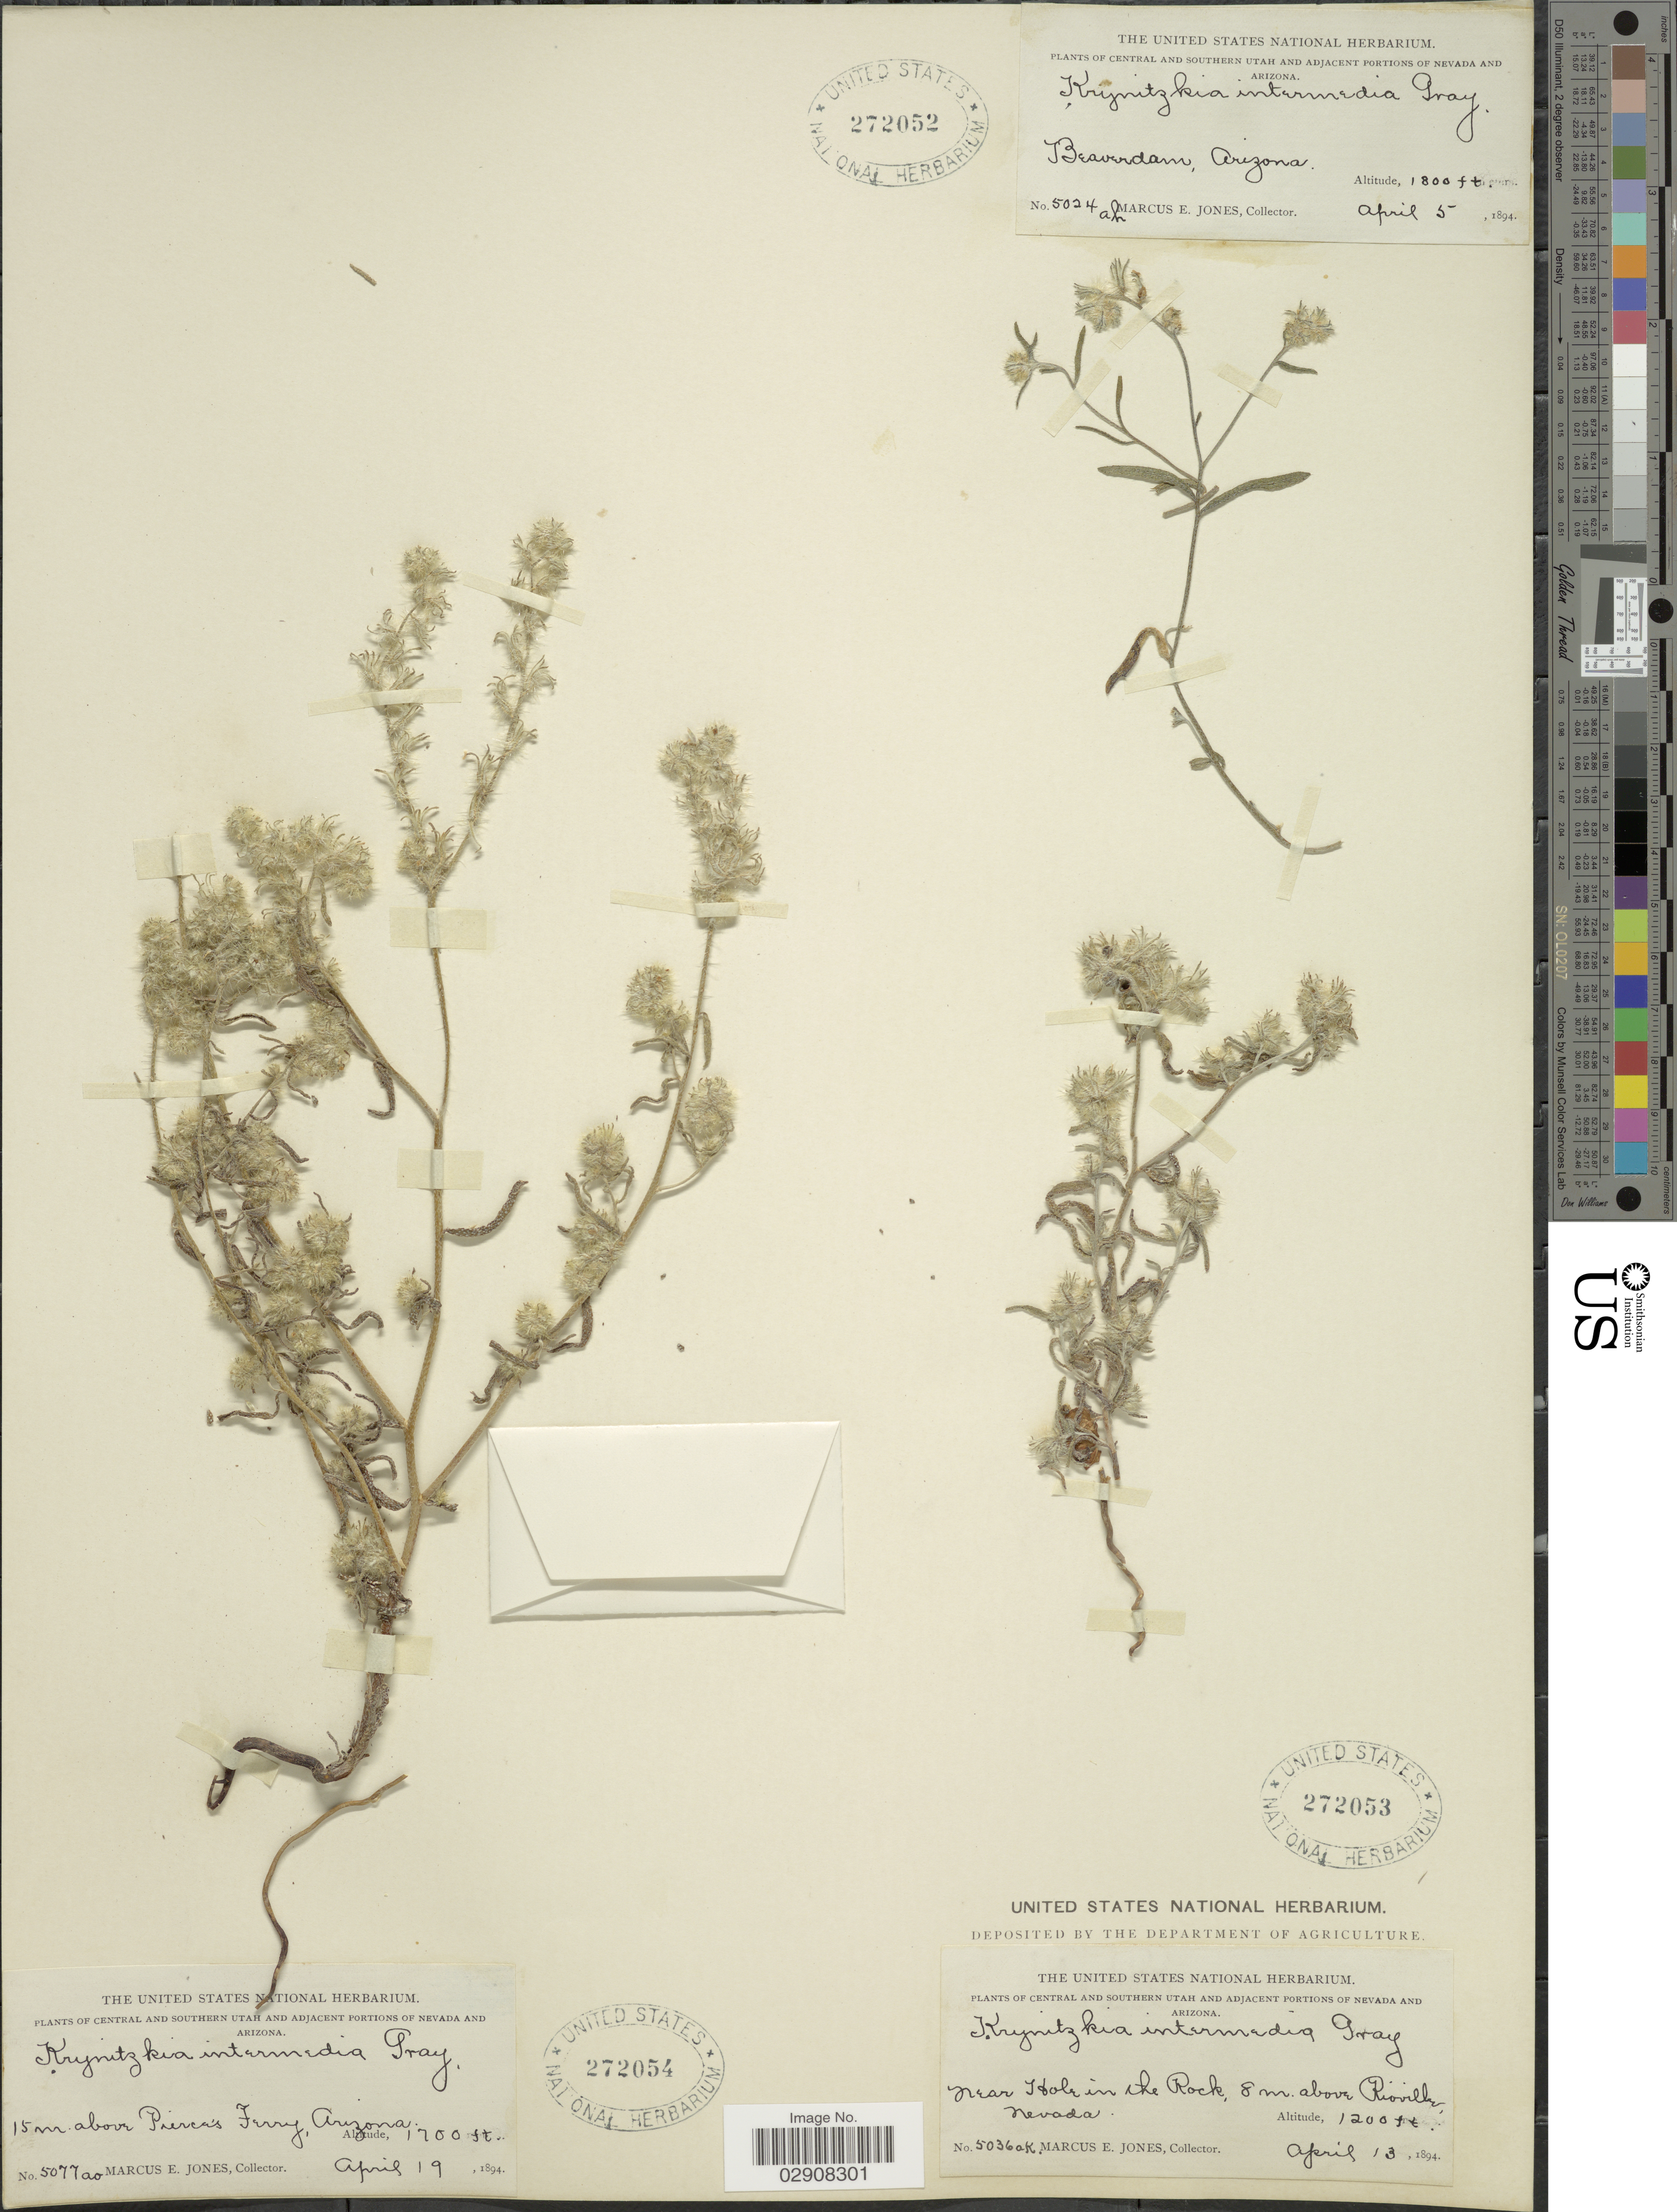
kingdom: Plantae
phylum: Tracheophyta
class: Magnoliopsida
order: Boraginales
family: Boraginaceae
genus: Cryptantha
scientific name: Cryptantha nevadensis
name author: A. Nelson & P.B. Kenn.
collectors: M. E. Jones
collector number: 5036ak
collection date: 1894-04-13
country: United States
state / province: Nevada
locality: Near Hole in the Rock, 8 m above the Rioville.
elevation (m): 366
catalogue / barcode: US 272053